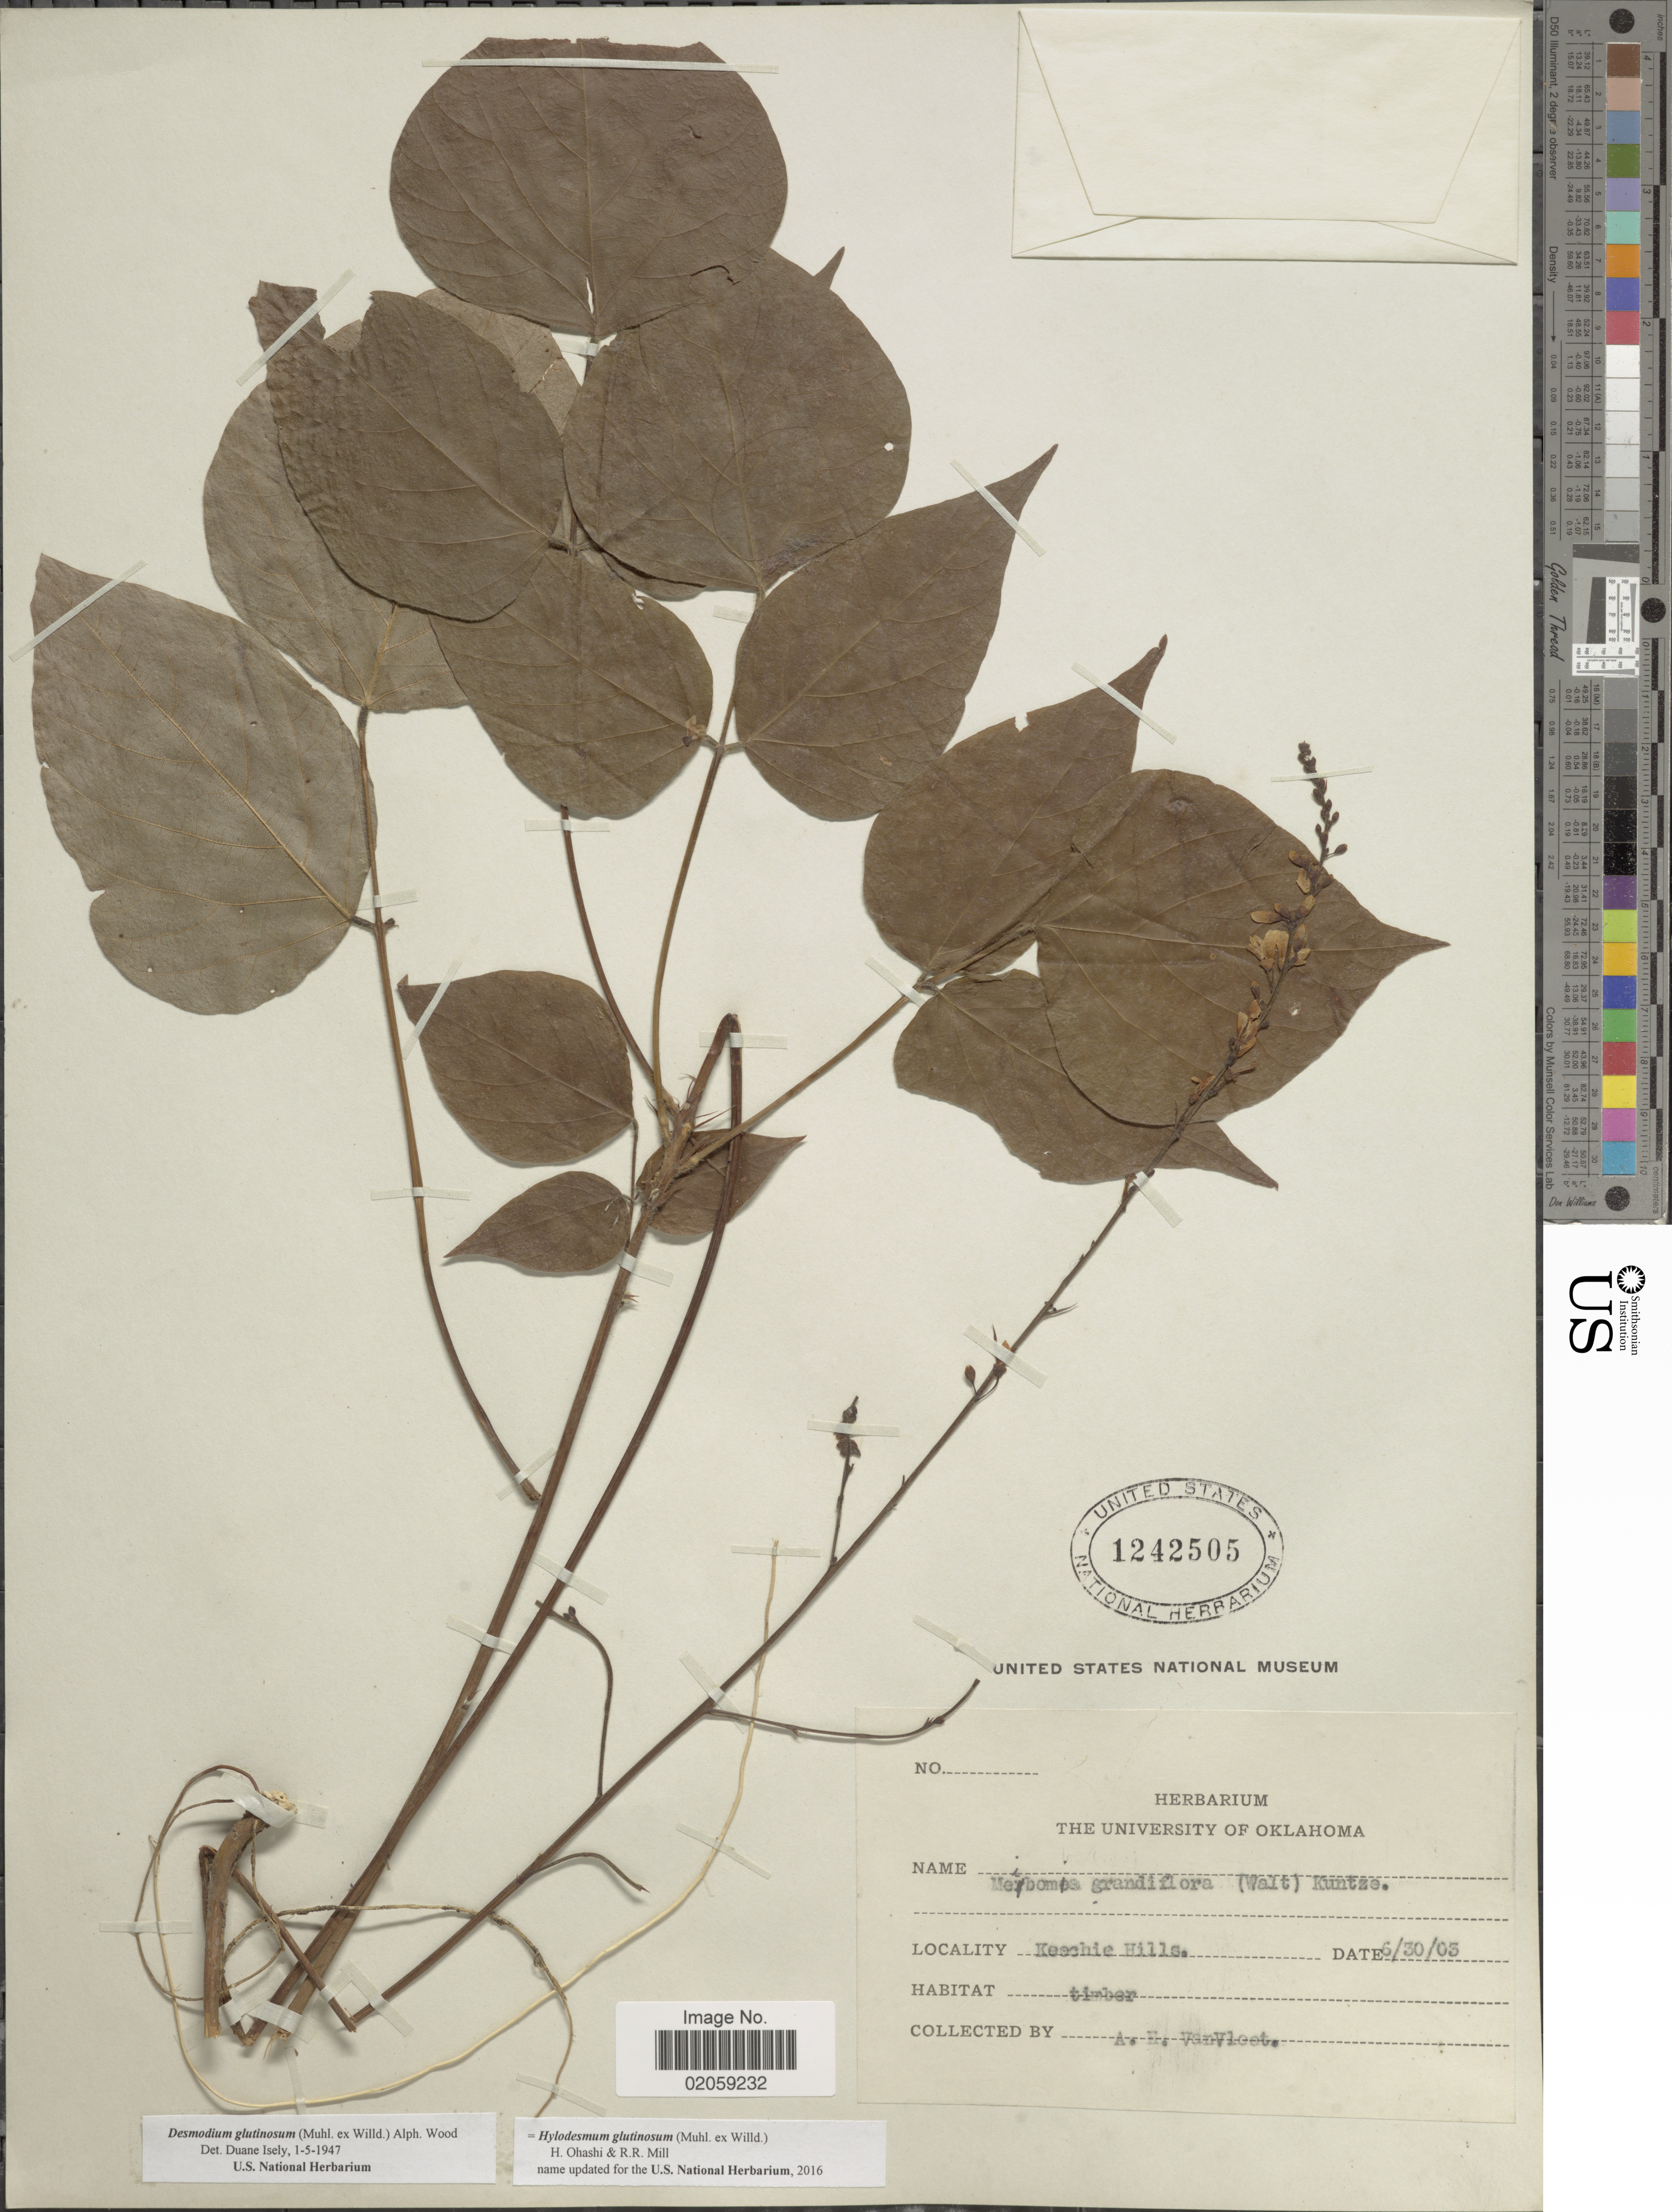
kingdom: Plantae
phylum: Tracheophyta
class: Magnoliopsida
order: Fabales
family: Fabaceae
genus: Hylodesmum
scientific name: Hylodesmum glutinosum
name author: (Muhl. ex Willd.) H. Ohashi & R.R. Mill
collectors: A. H. Van Vleet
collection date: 1903-06-30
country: United States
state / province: Oklahoma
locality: Keechie Hills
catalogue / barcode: US 1242505